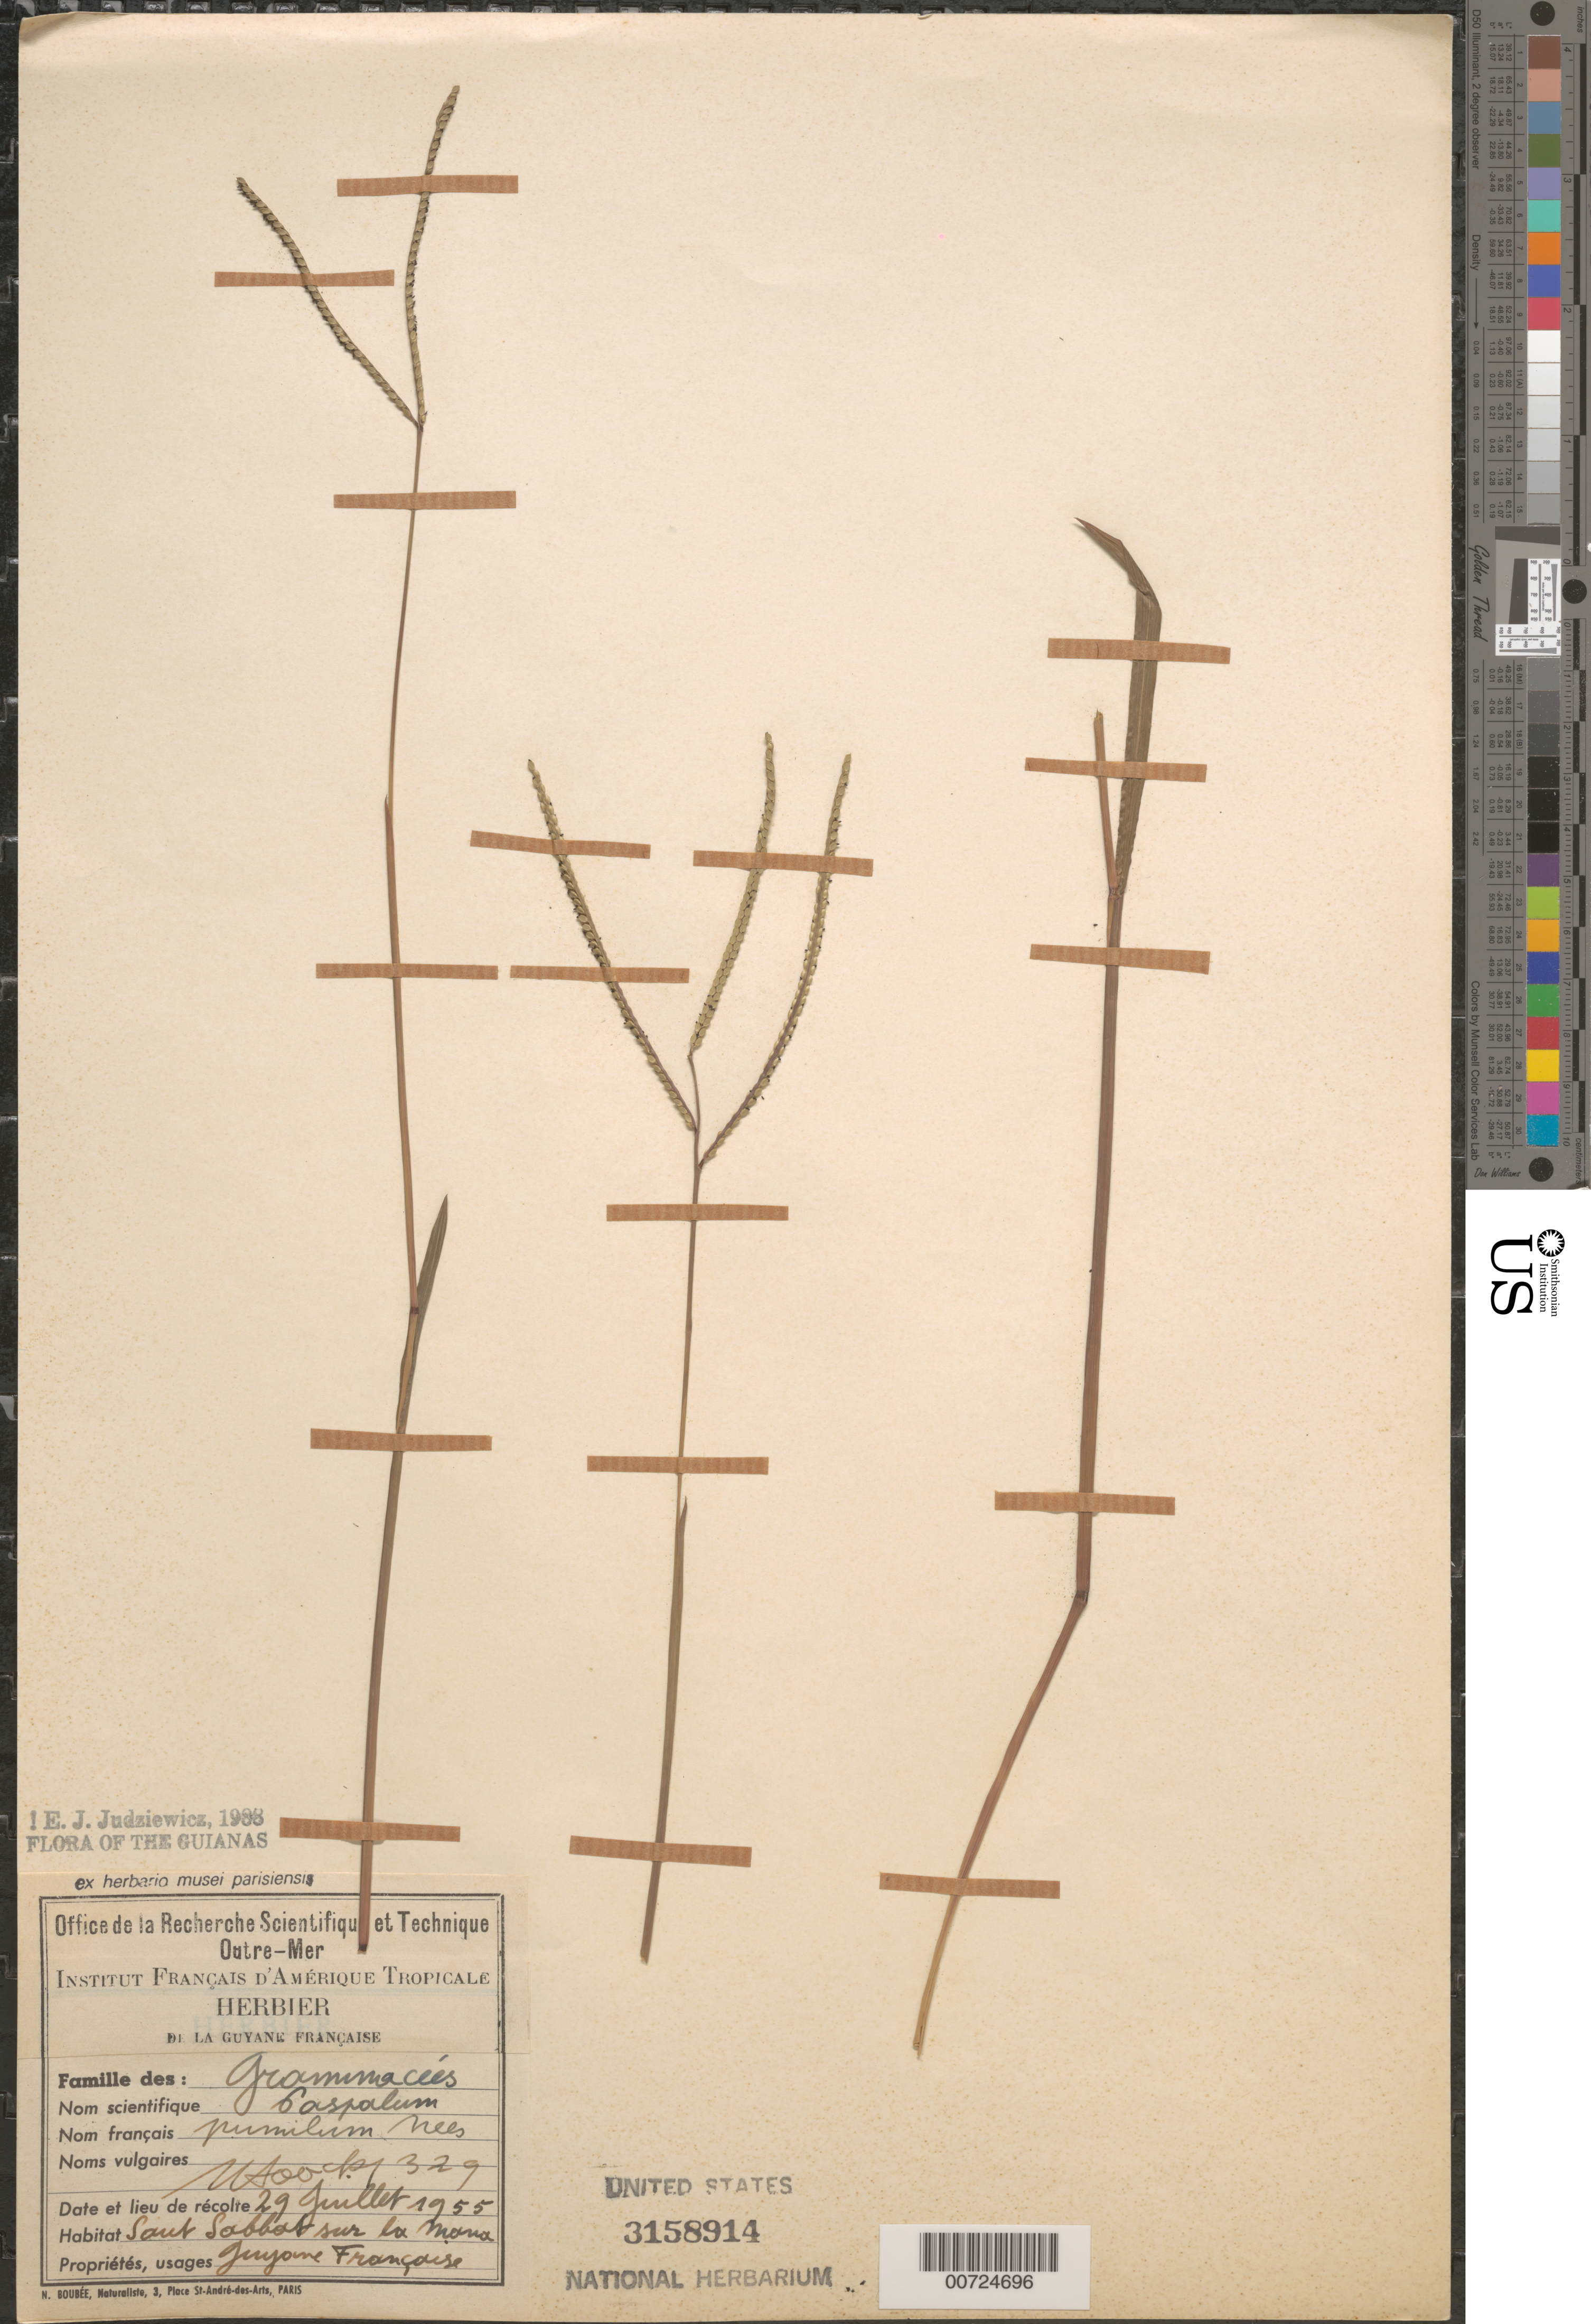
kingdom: Plantae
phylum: Tracheophyta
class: Liliopsida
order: Poales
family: Poaceae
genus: Paspalum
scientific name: Paspalum pumilum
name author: Nees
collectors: J. Hoock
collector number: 329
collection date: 1955-07-29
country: French Guiana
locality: Saut Sabbat sur la Mana. Guyane Française.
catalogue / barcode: US 3158914